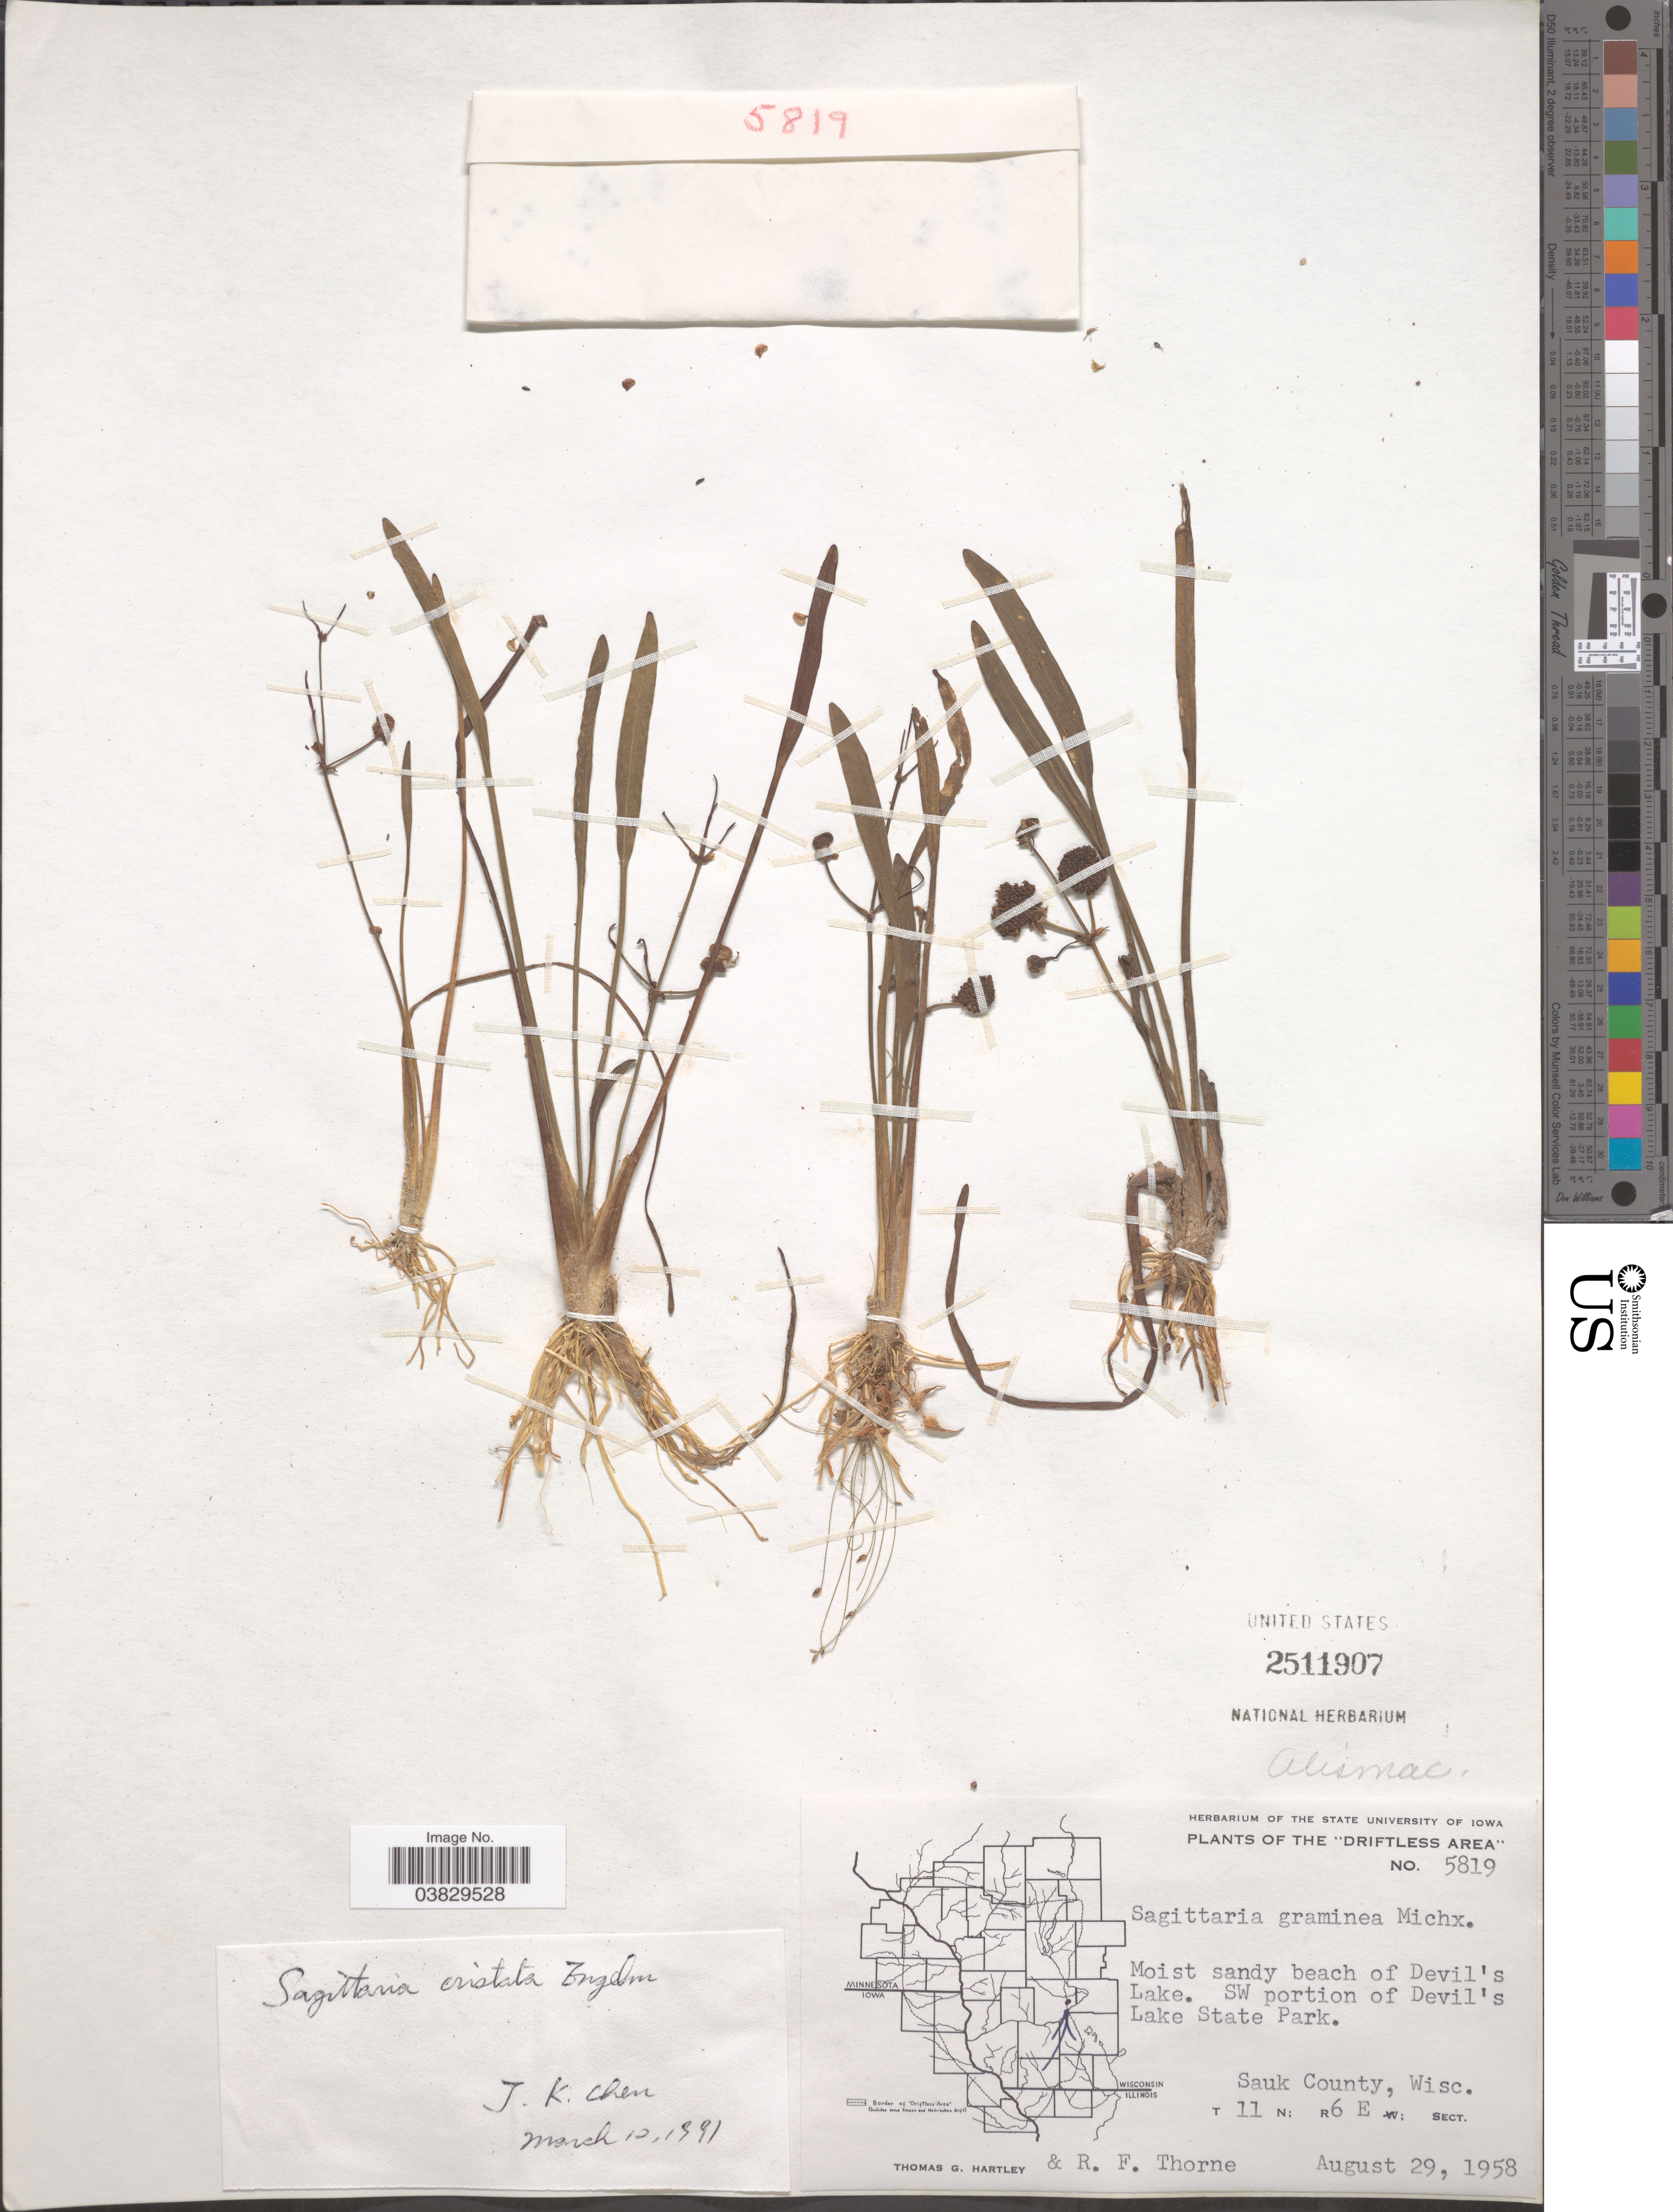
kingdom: Plantae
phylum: Tracheophyta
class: Liliopsida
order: Alismatales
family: Alismataceae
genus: Sagittaria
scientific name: Sagittaria cristata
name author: Engelm.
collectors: T. G. Hartley & R. Thorne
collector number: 5819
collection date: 1958-08-29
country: United States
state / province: Wisconsin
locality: The "Driftless" Area. Moist sandy beach of Devil's Lake. SW portion of Devil's Lake State Park. Sauk County, T 11 N; R 6 E; Sect.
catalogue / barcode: US 2511907